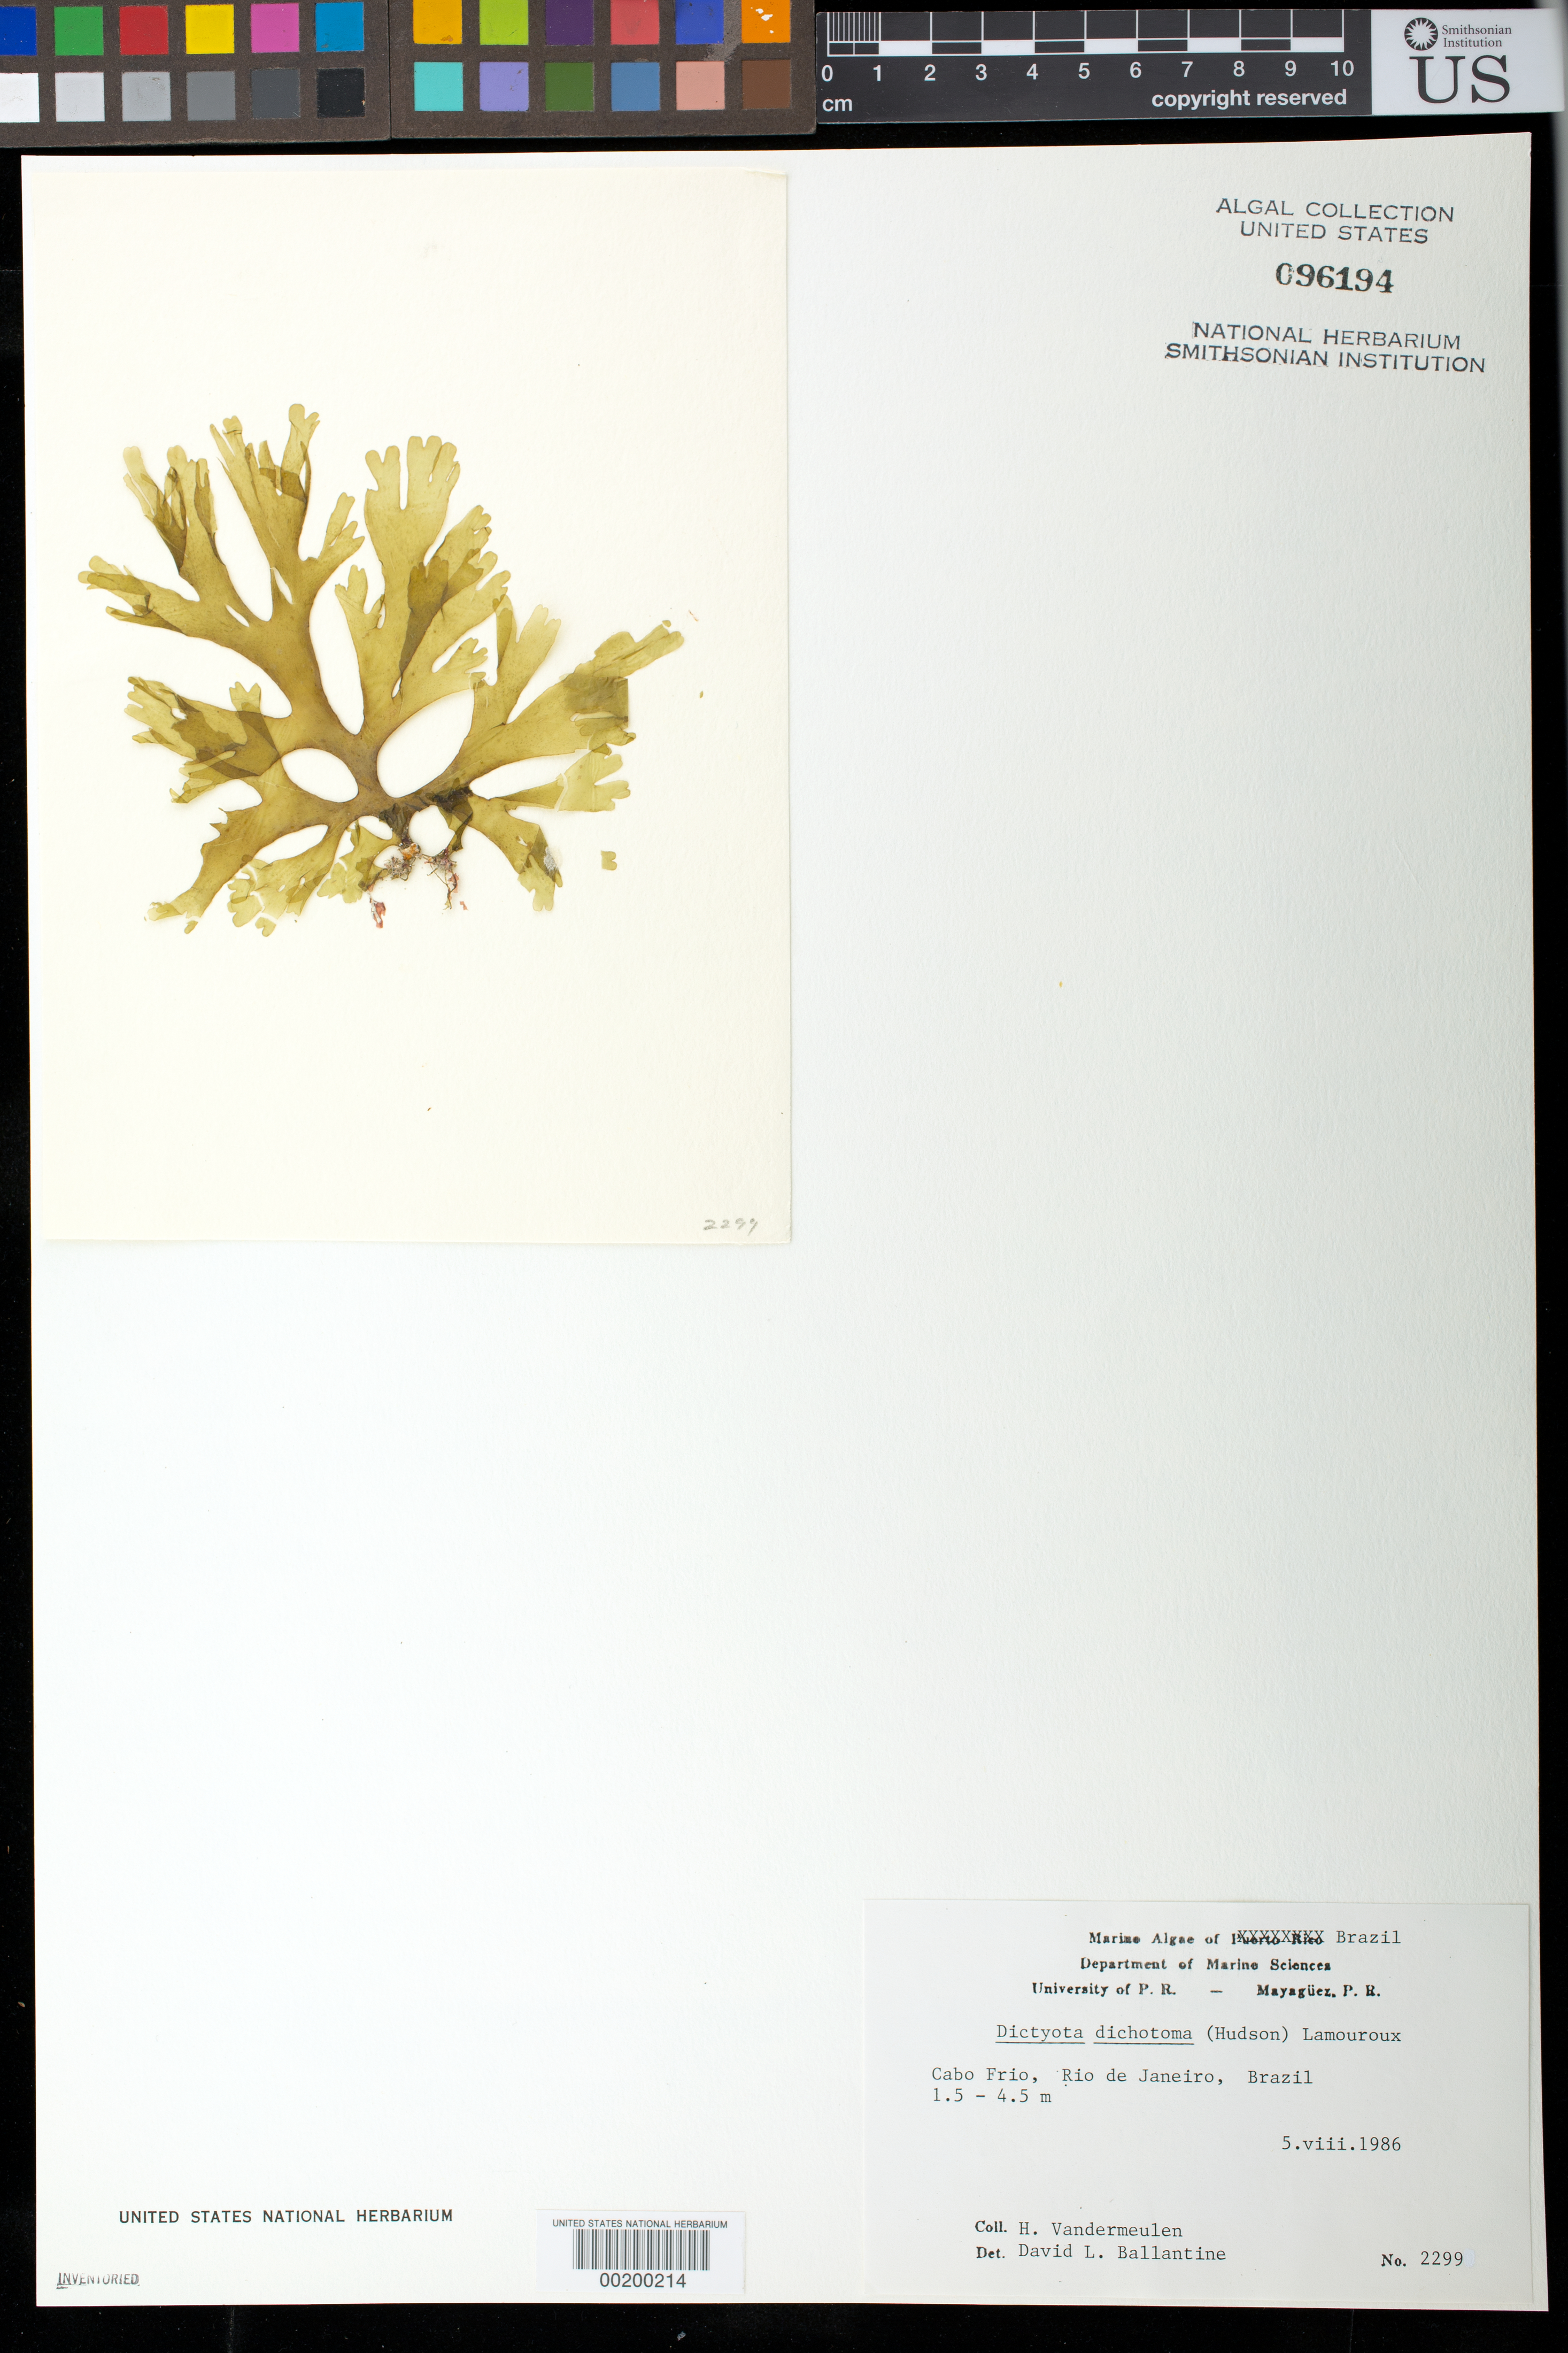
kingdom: Chromista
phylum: Ochrophyta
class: Phaeophyceae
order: Dictyotales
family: Dictyotaceae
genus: Dictyota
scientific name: Dictyota dichotoma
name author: (Huds.) J.V.Lamouroux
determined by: Ballantine, D. L.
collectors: H. Vandermeulen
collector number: DLB 2299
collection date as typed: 05 Aug 1986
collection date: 1986-08-05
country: Brazil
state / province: Rio de Janeiro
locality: Cabo frio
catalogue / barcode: US 96194